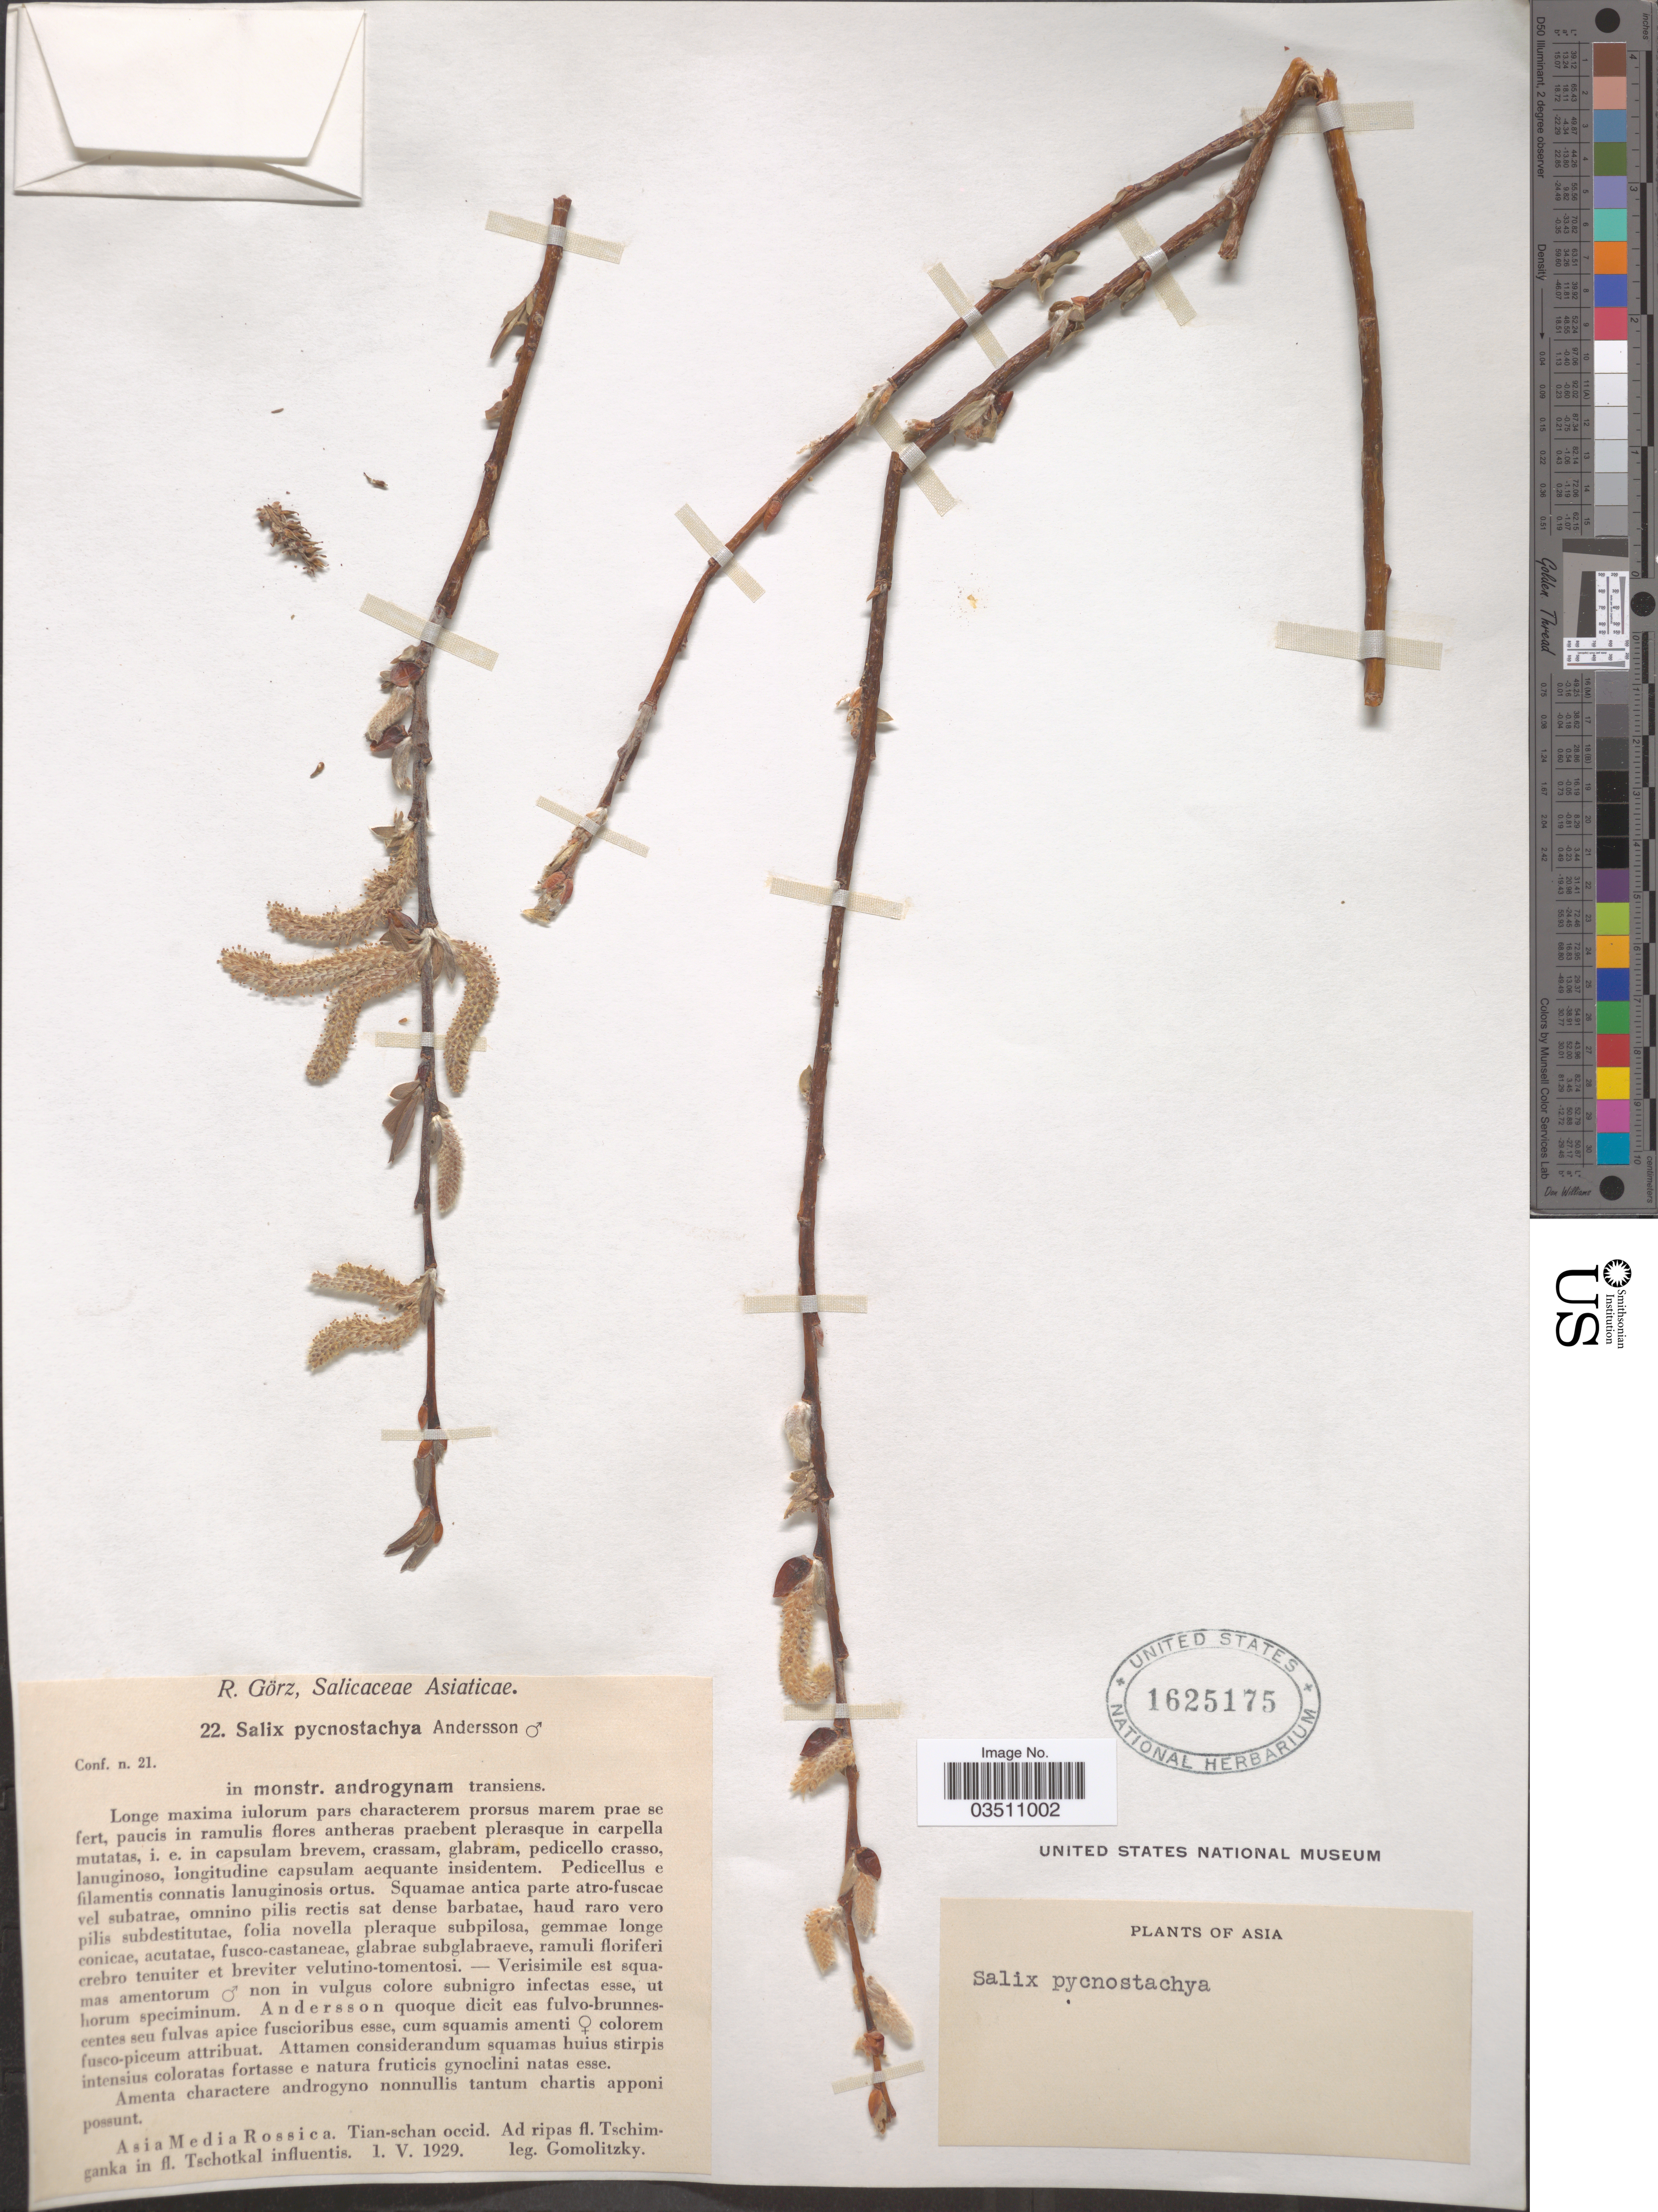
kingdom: Plantae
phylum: Tracheophyta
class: Magnoliopsida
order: Malpighiales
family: Salicaceae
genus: Salix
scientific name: Salix pycnostachya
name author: Andersson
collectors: -. Gomolitzky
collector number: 22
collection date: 1929-05-01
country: Uzbekistan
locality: Asia Media Rossica. Tian-schan occid. Ad ripas fl. Tschimganka in fl. Tschotkal influentis.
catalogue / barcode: US 1625175